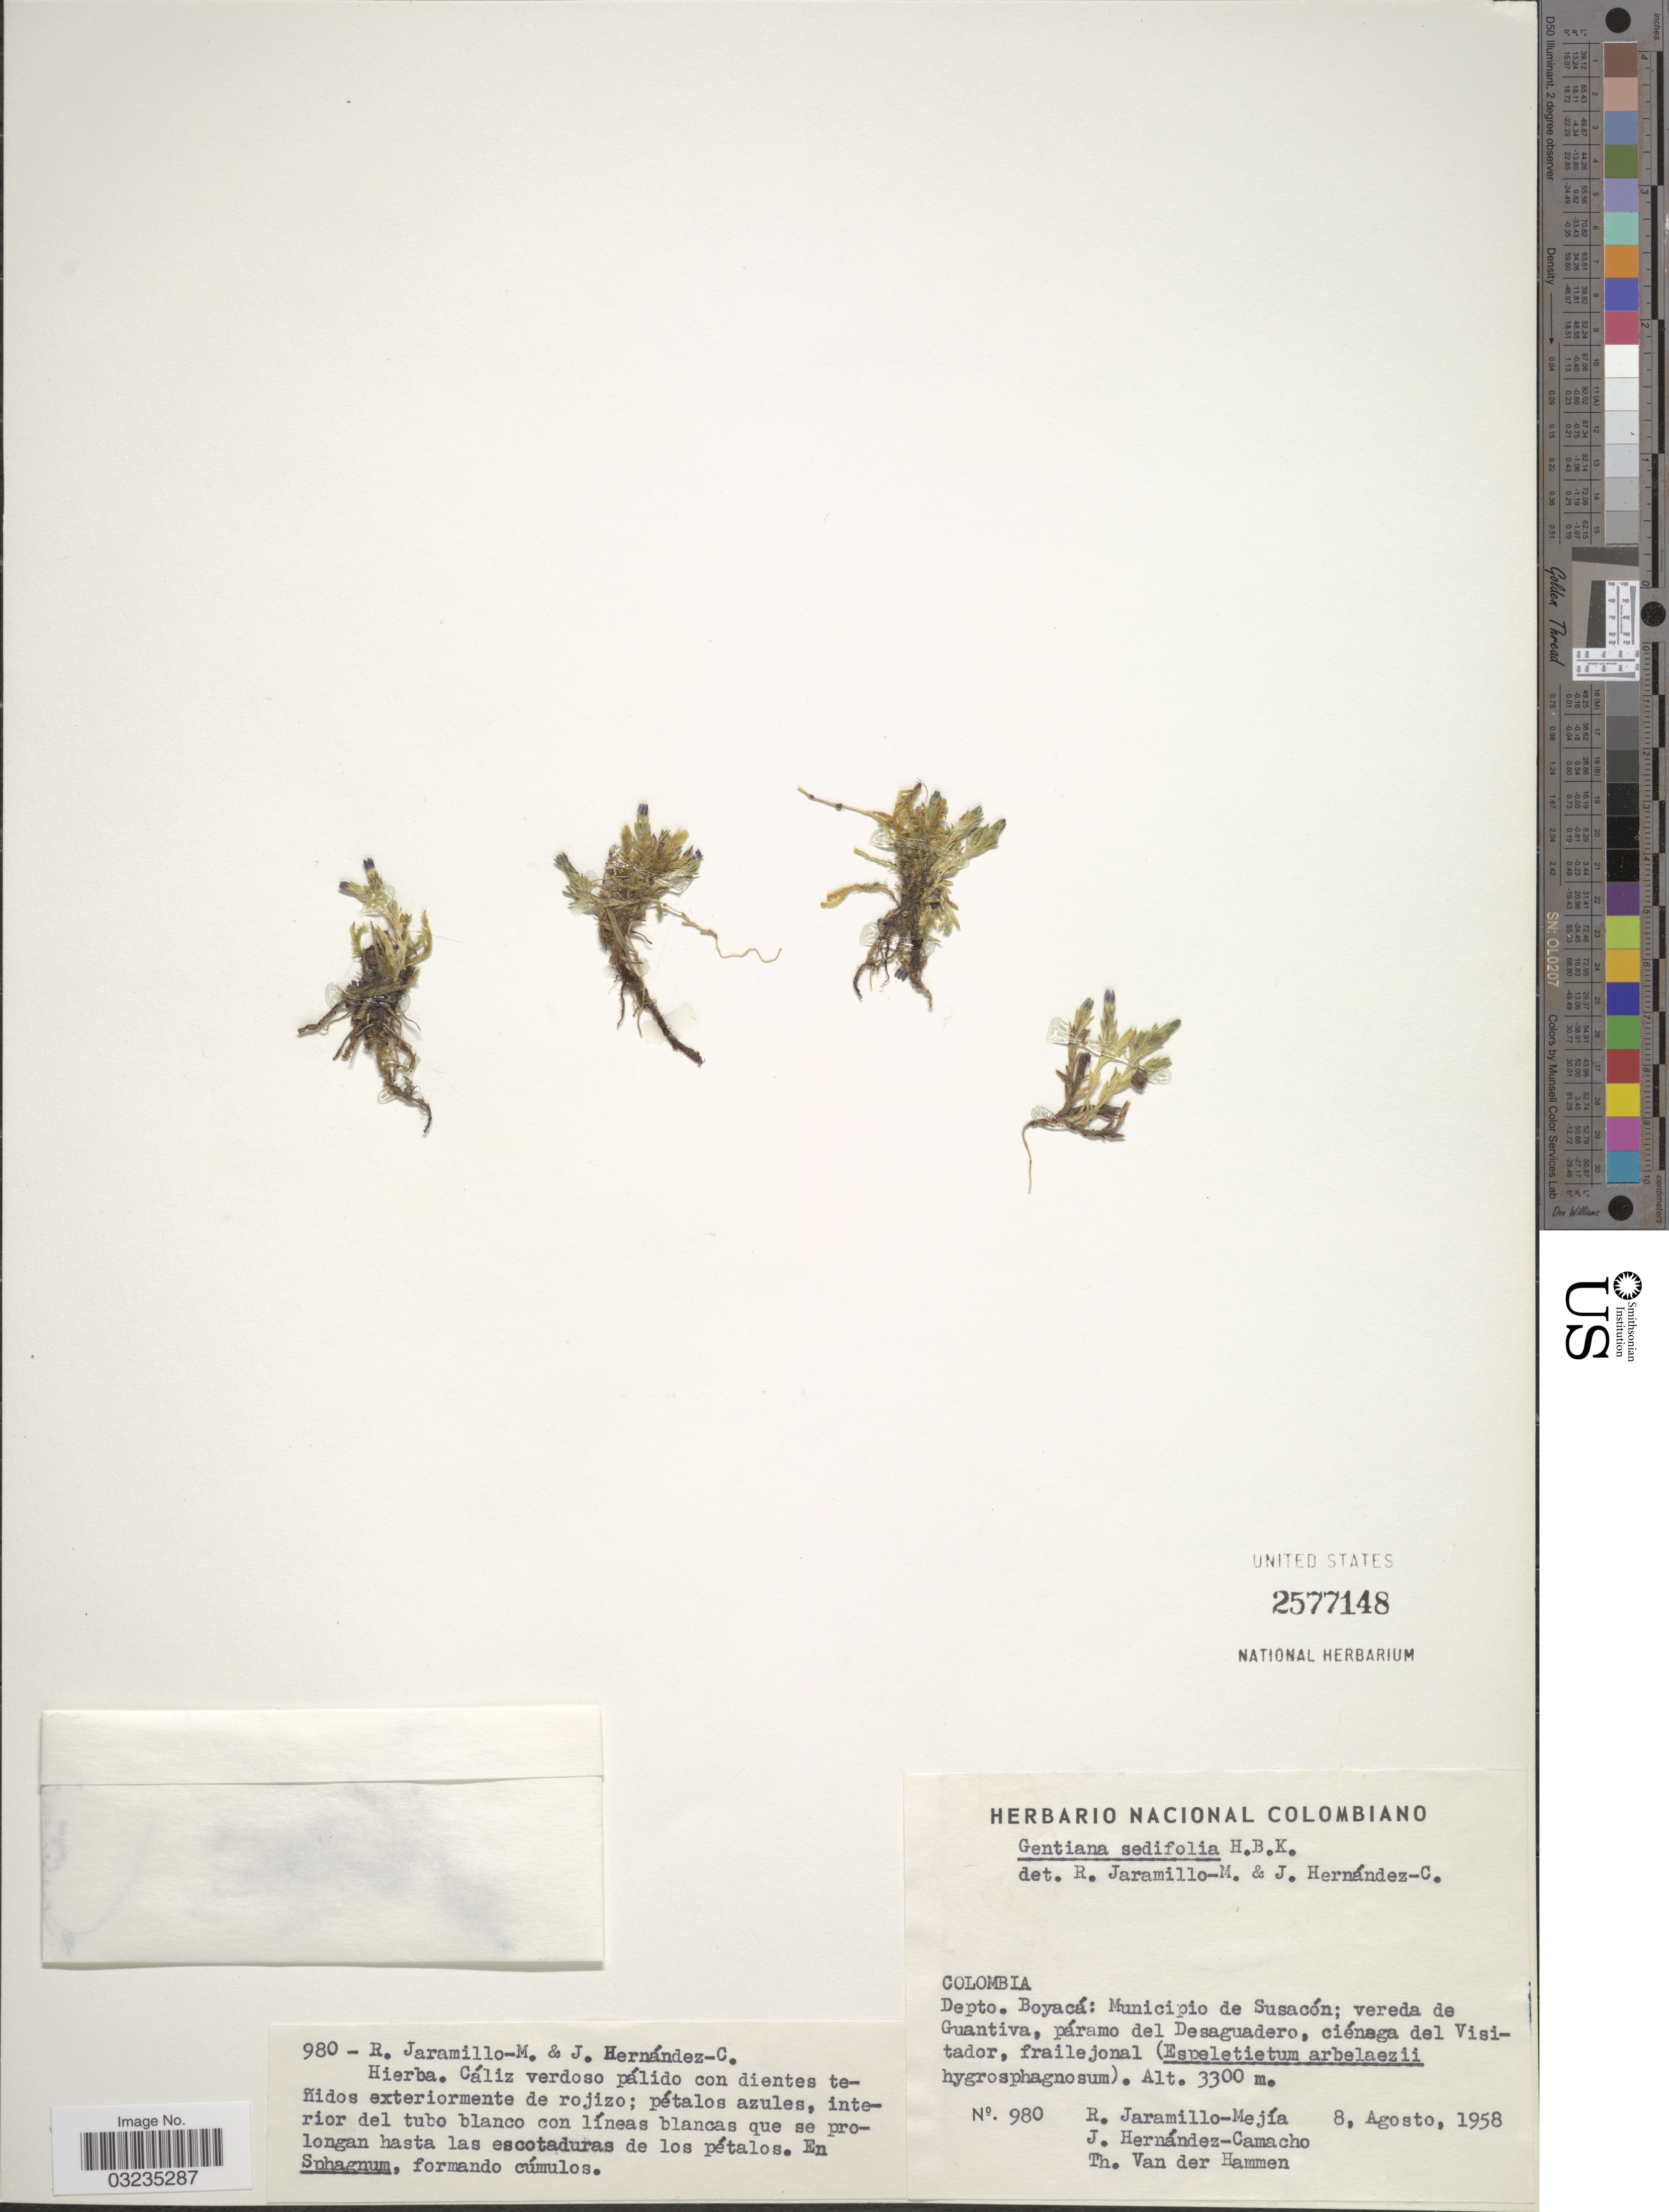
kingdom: Plantae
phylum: Tracheophyta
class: Magnoliopsida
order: Gentianales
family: Gentianaceae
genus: Gentiana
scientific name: Gentiana sedifolia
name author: Kunth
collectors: R. Jaramillo M., J. Hernandez Camacho & T. Van der Hammen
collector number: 980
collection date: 1958-08-08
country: Colombia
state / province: Boyacá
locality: Depto. Boyacá: Municipio de Susacón; vereda de Guantiva, páramo del Desaguadero, ciénaga del Visitador.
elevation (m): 3300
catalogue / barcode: US 2577148